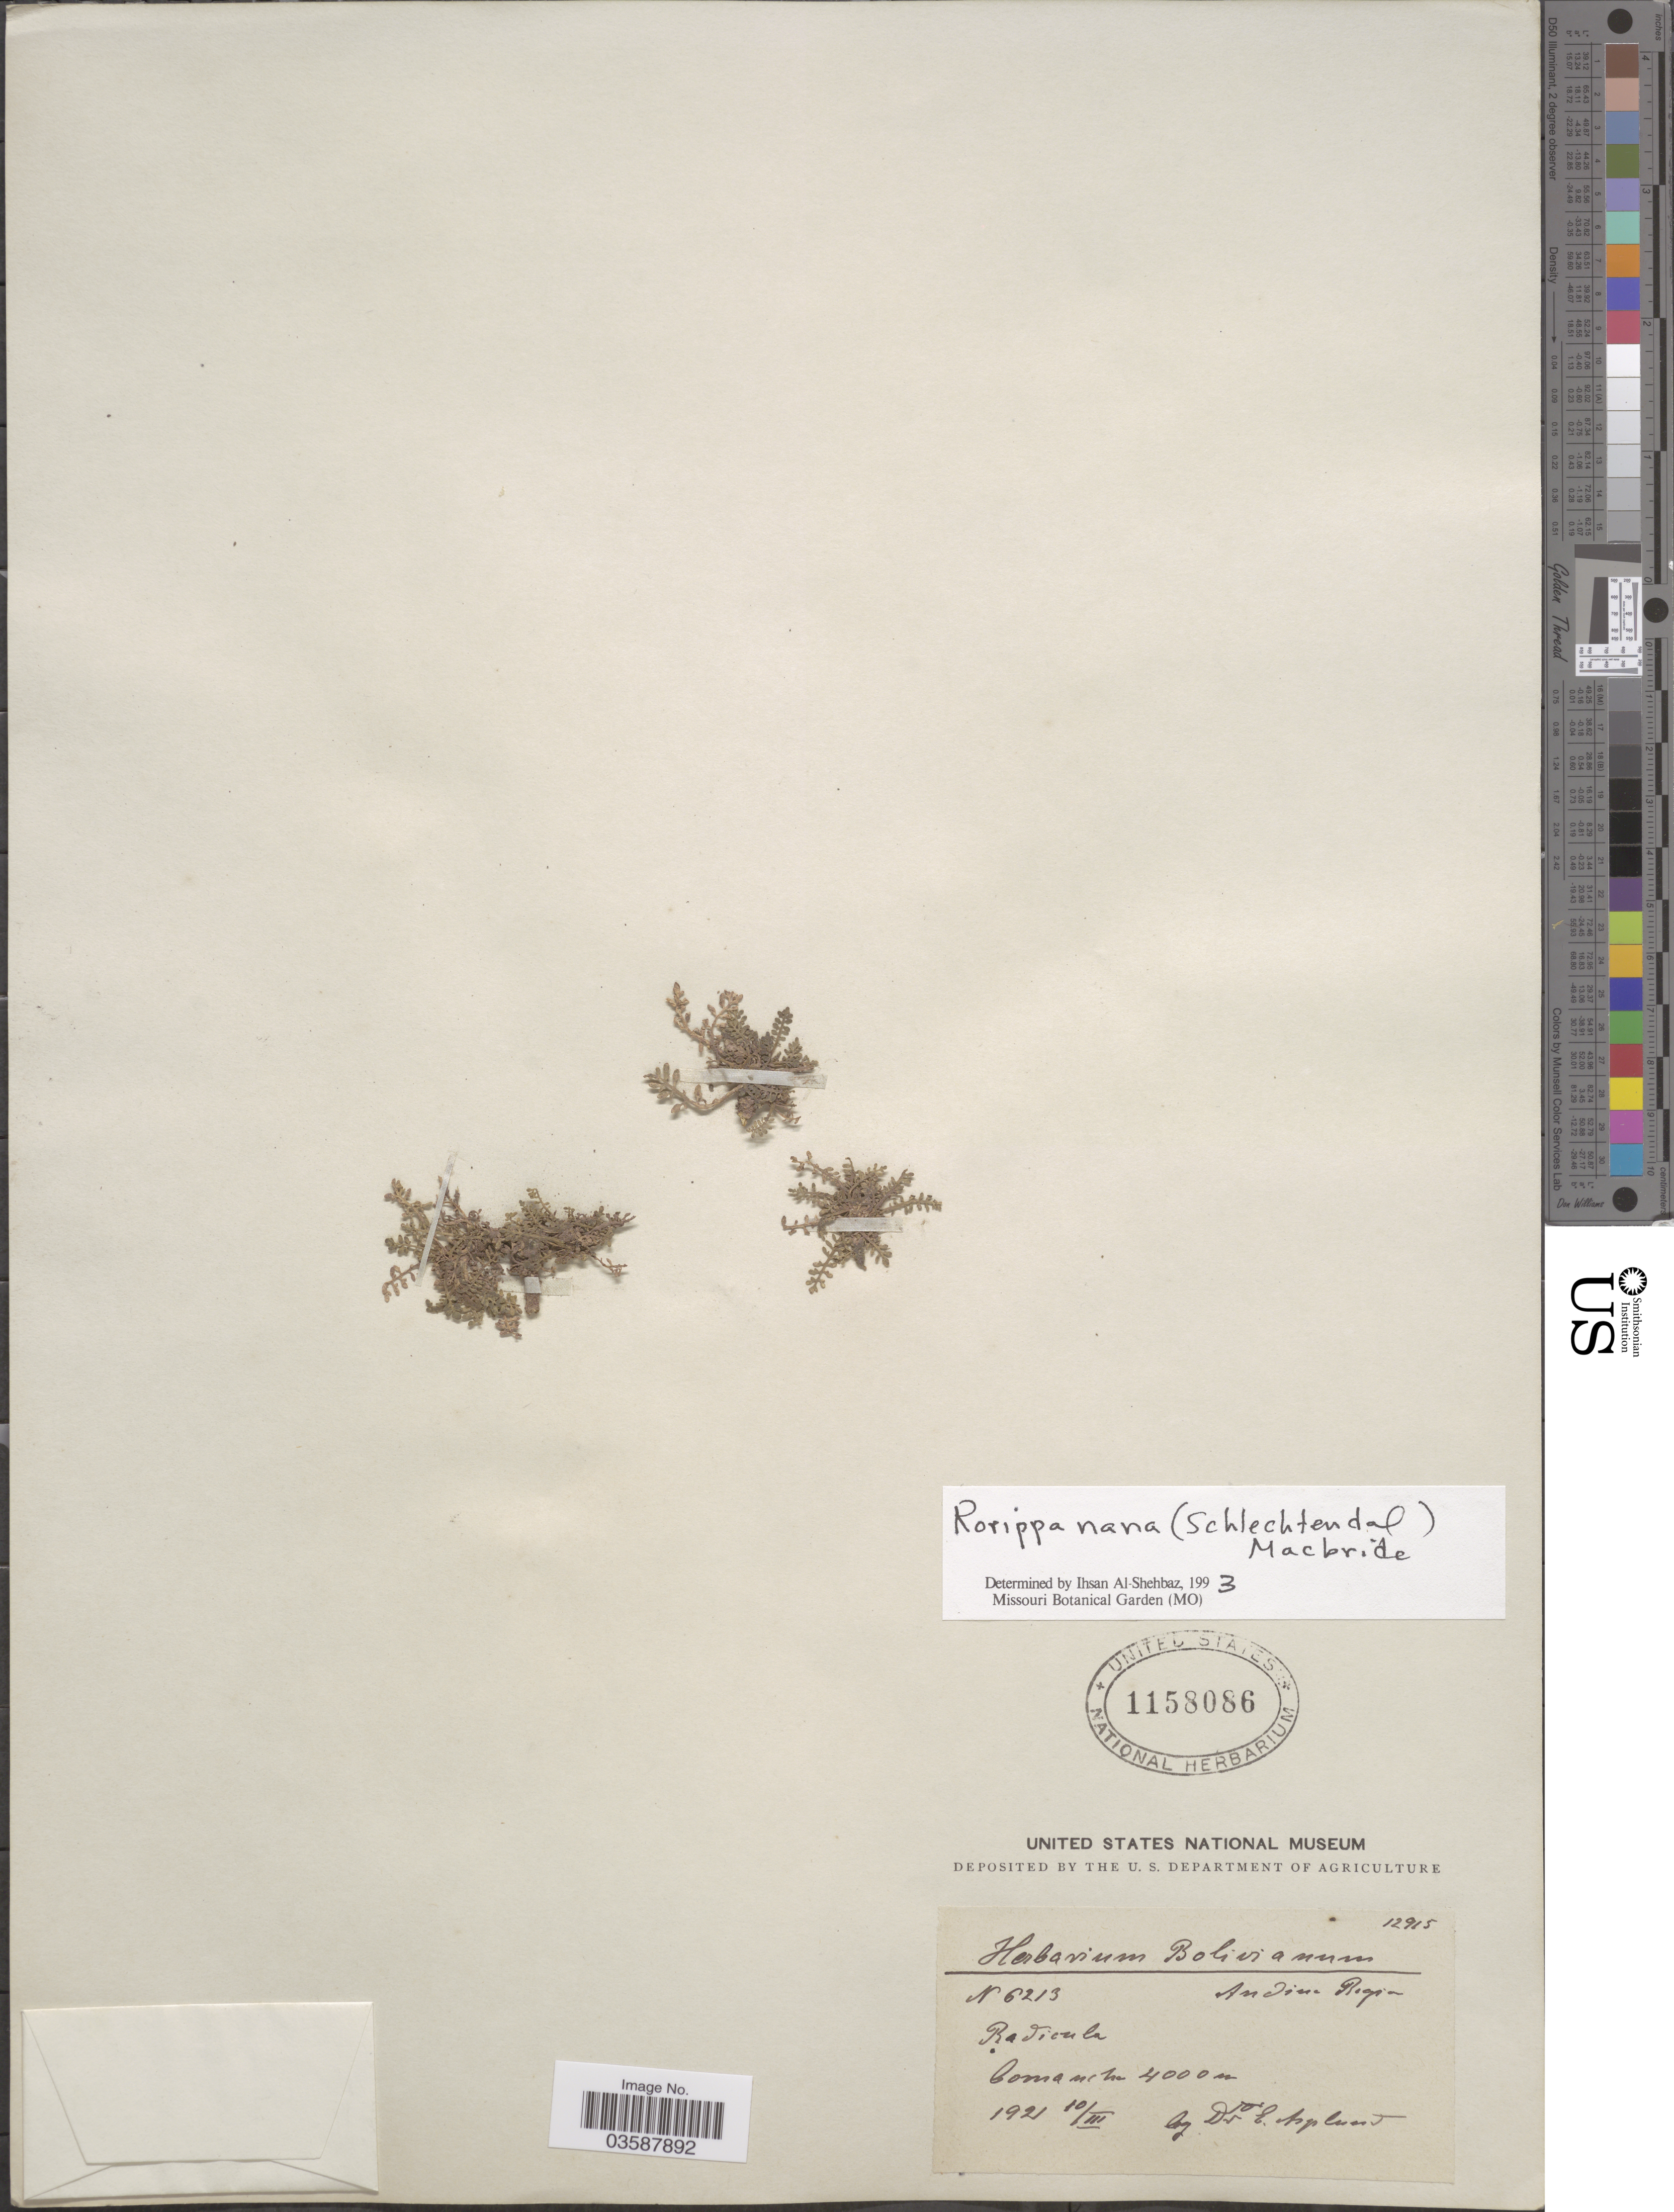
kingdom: Plantae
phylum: Tracheophyta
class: Magnoliopsida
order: Brassicales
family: Brassicaceae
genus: Rorippa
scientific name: Rorippa nana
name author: (Schltdl.) J.F. Macbr.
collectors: E. Asplund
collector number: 6213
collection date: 1921-03-10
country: Bolivia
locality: Andine Region. Comanche.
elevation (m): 4000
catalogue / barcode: US 1158086